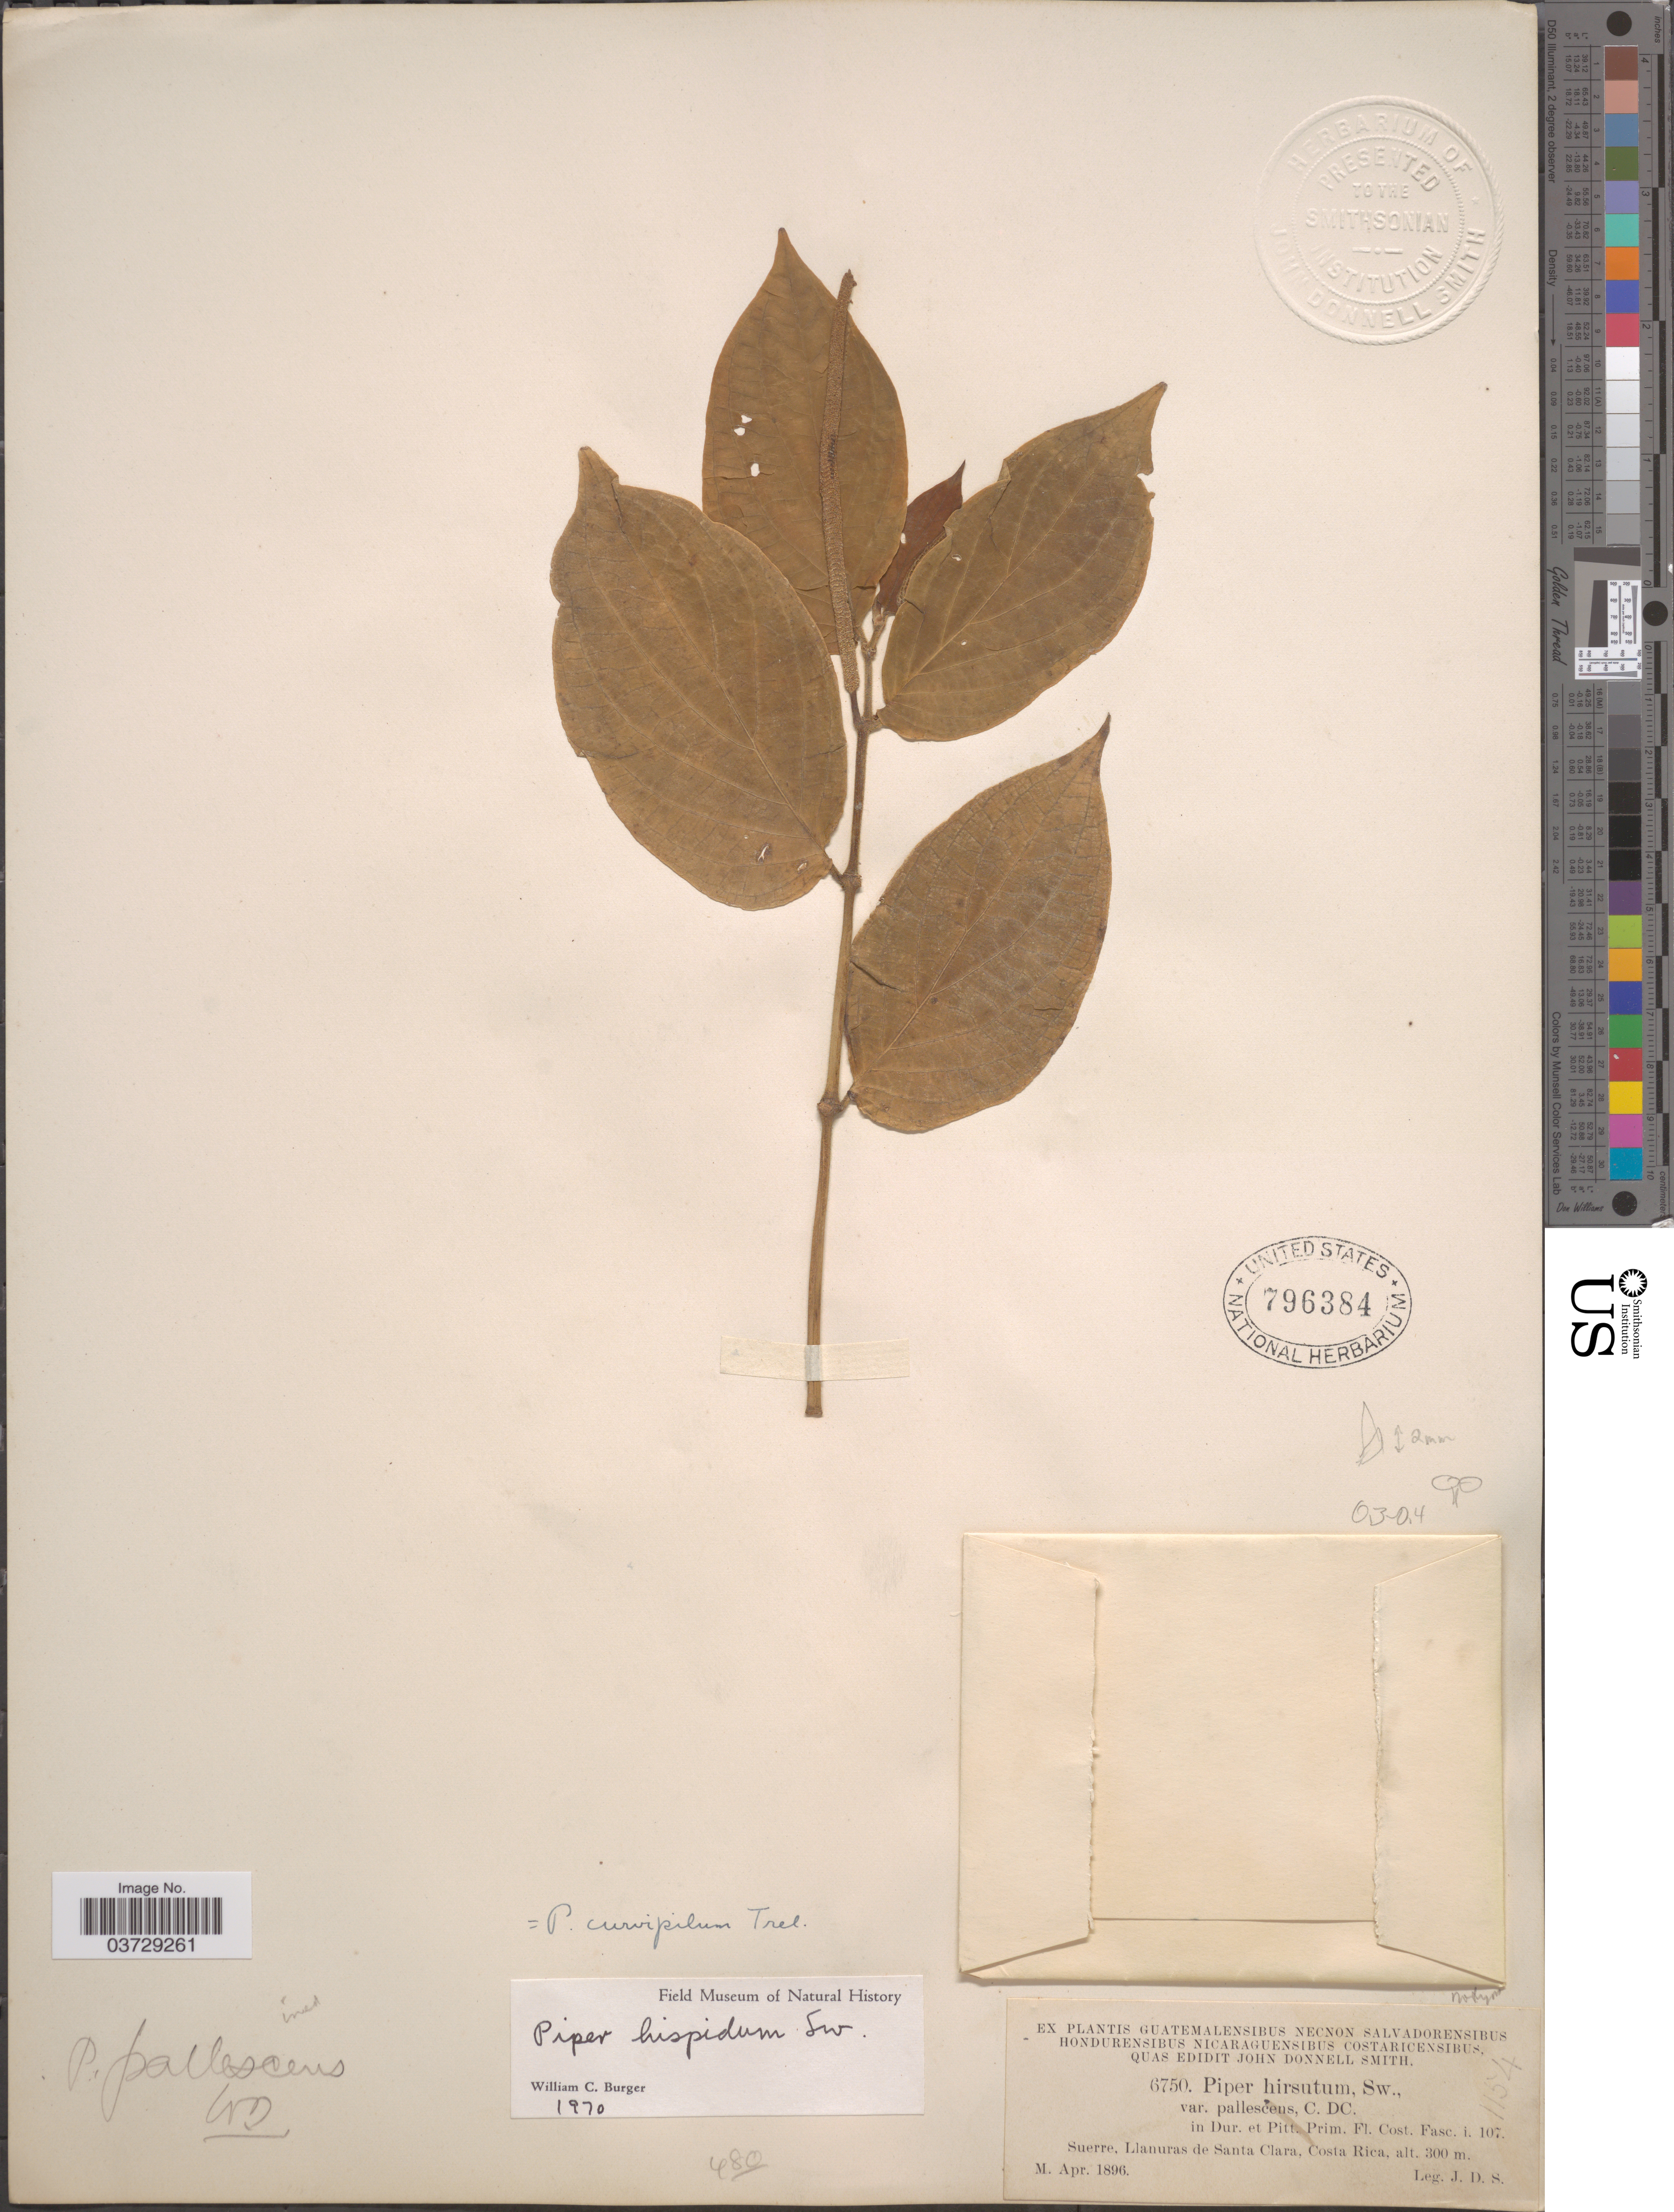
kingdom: Plantae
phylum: Tracheophyta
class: Magnoliopsida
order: Piperales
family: Piperaceae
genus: Piper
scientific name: Piper hispidum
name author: Sw.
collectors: J. Donnell Smith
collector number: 6750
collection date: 1896-04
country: Costa Rica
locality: Suerre, Llanuras de Santa Clara.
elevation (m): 300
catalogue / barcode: US 796384